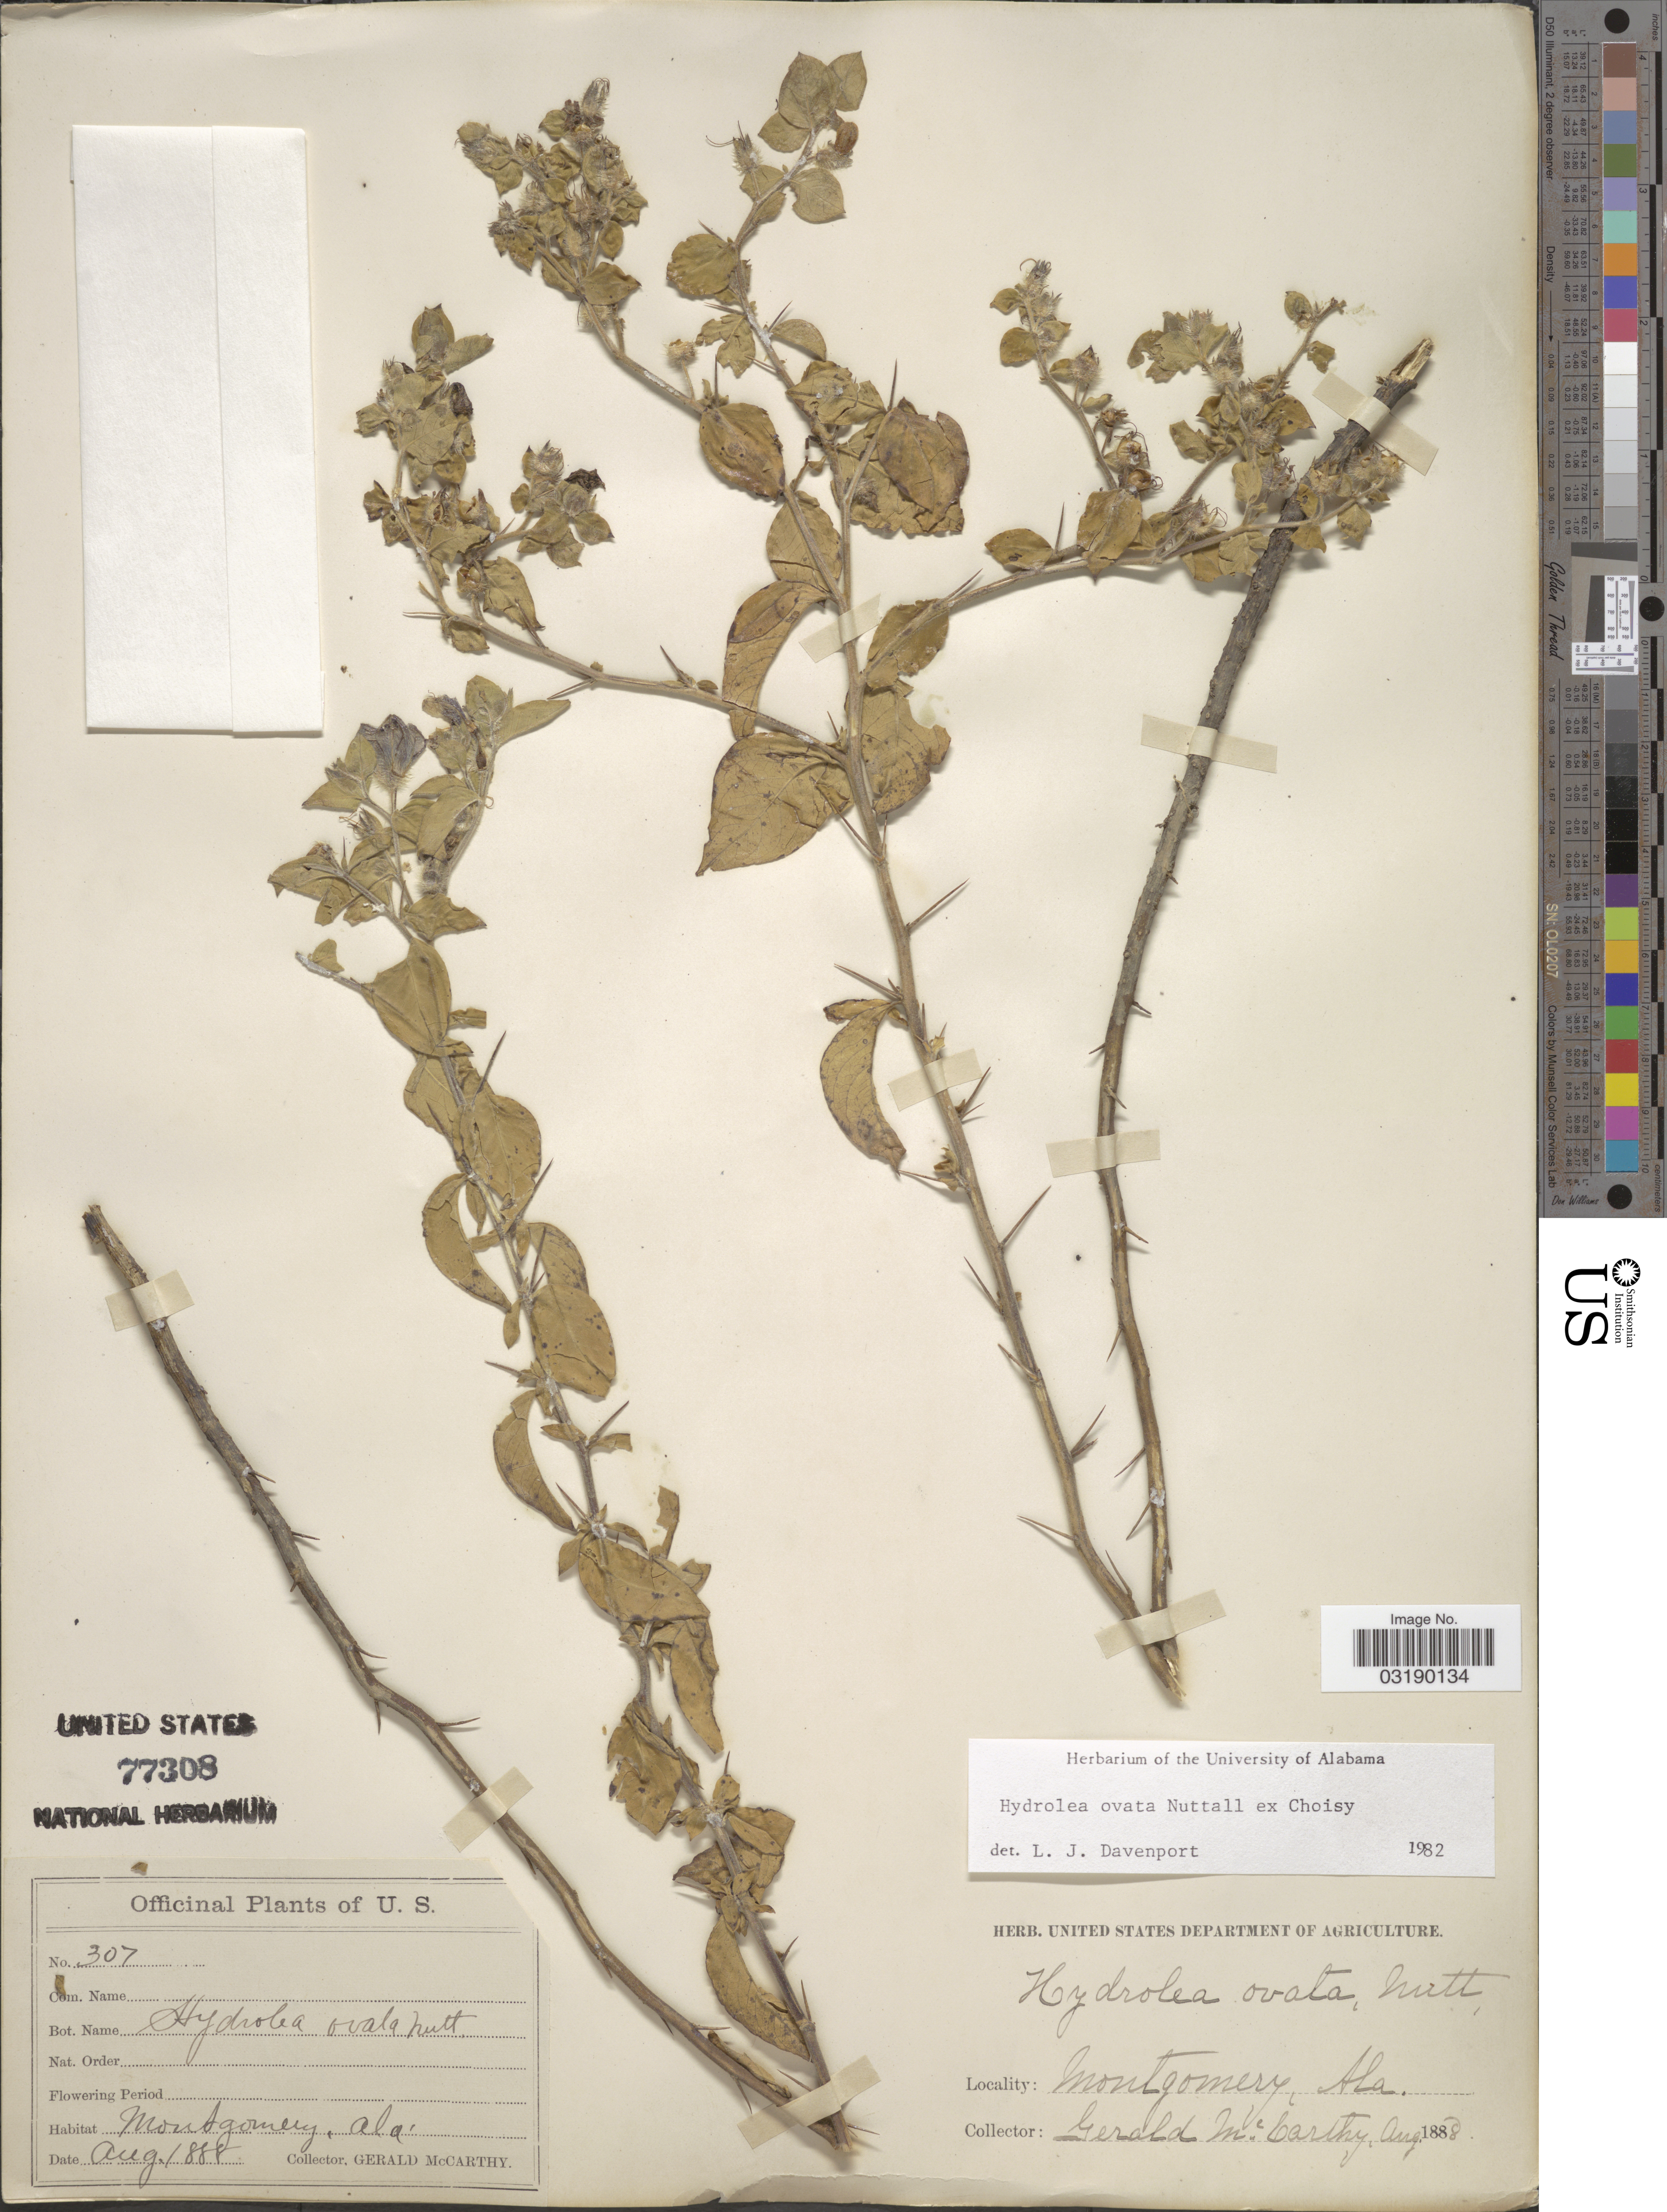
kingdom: Plantae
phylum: Tracheophyta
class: Magnoliopsida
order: Solanales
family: Hydroleaceae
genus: Hydrolea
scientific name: Hydrolea ovata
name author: Nutt. ex Choisy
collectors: G. McCarthy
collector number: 307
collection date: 1888-08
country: United States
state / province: Alabama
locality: Montgomery.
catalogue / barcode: US 77308